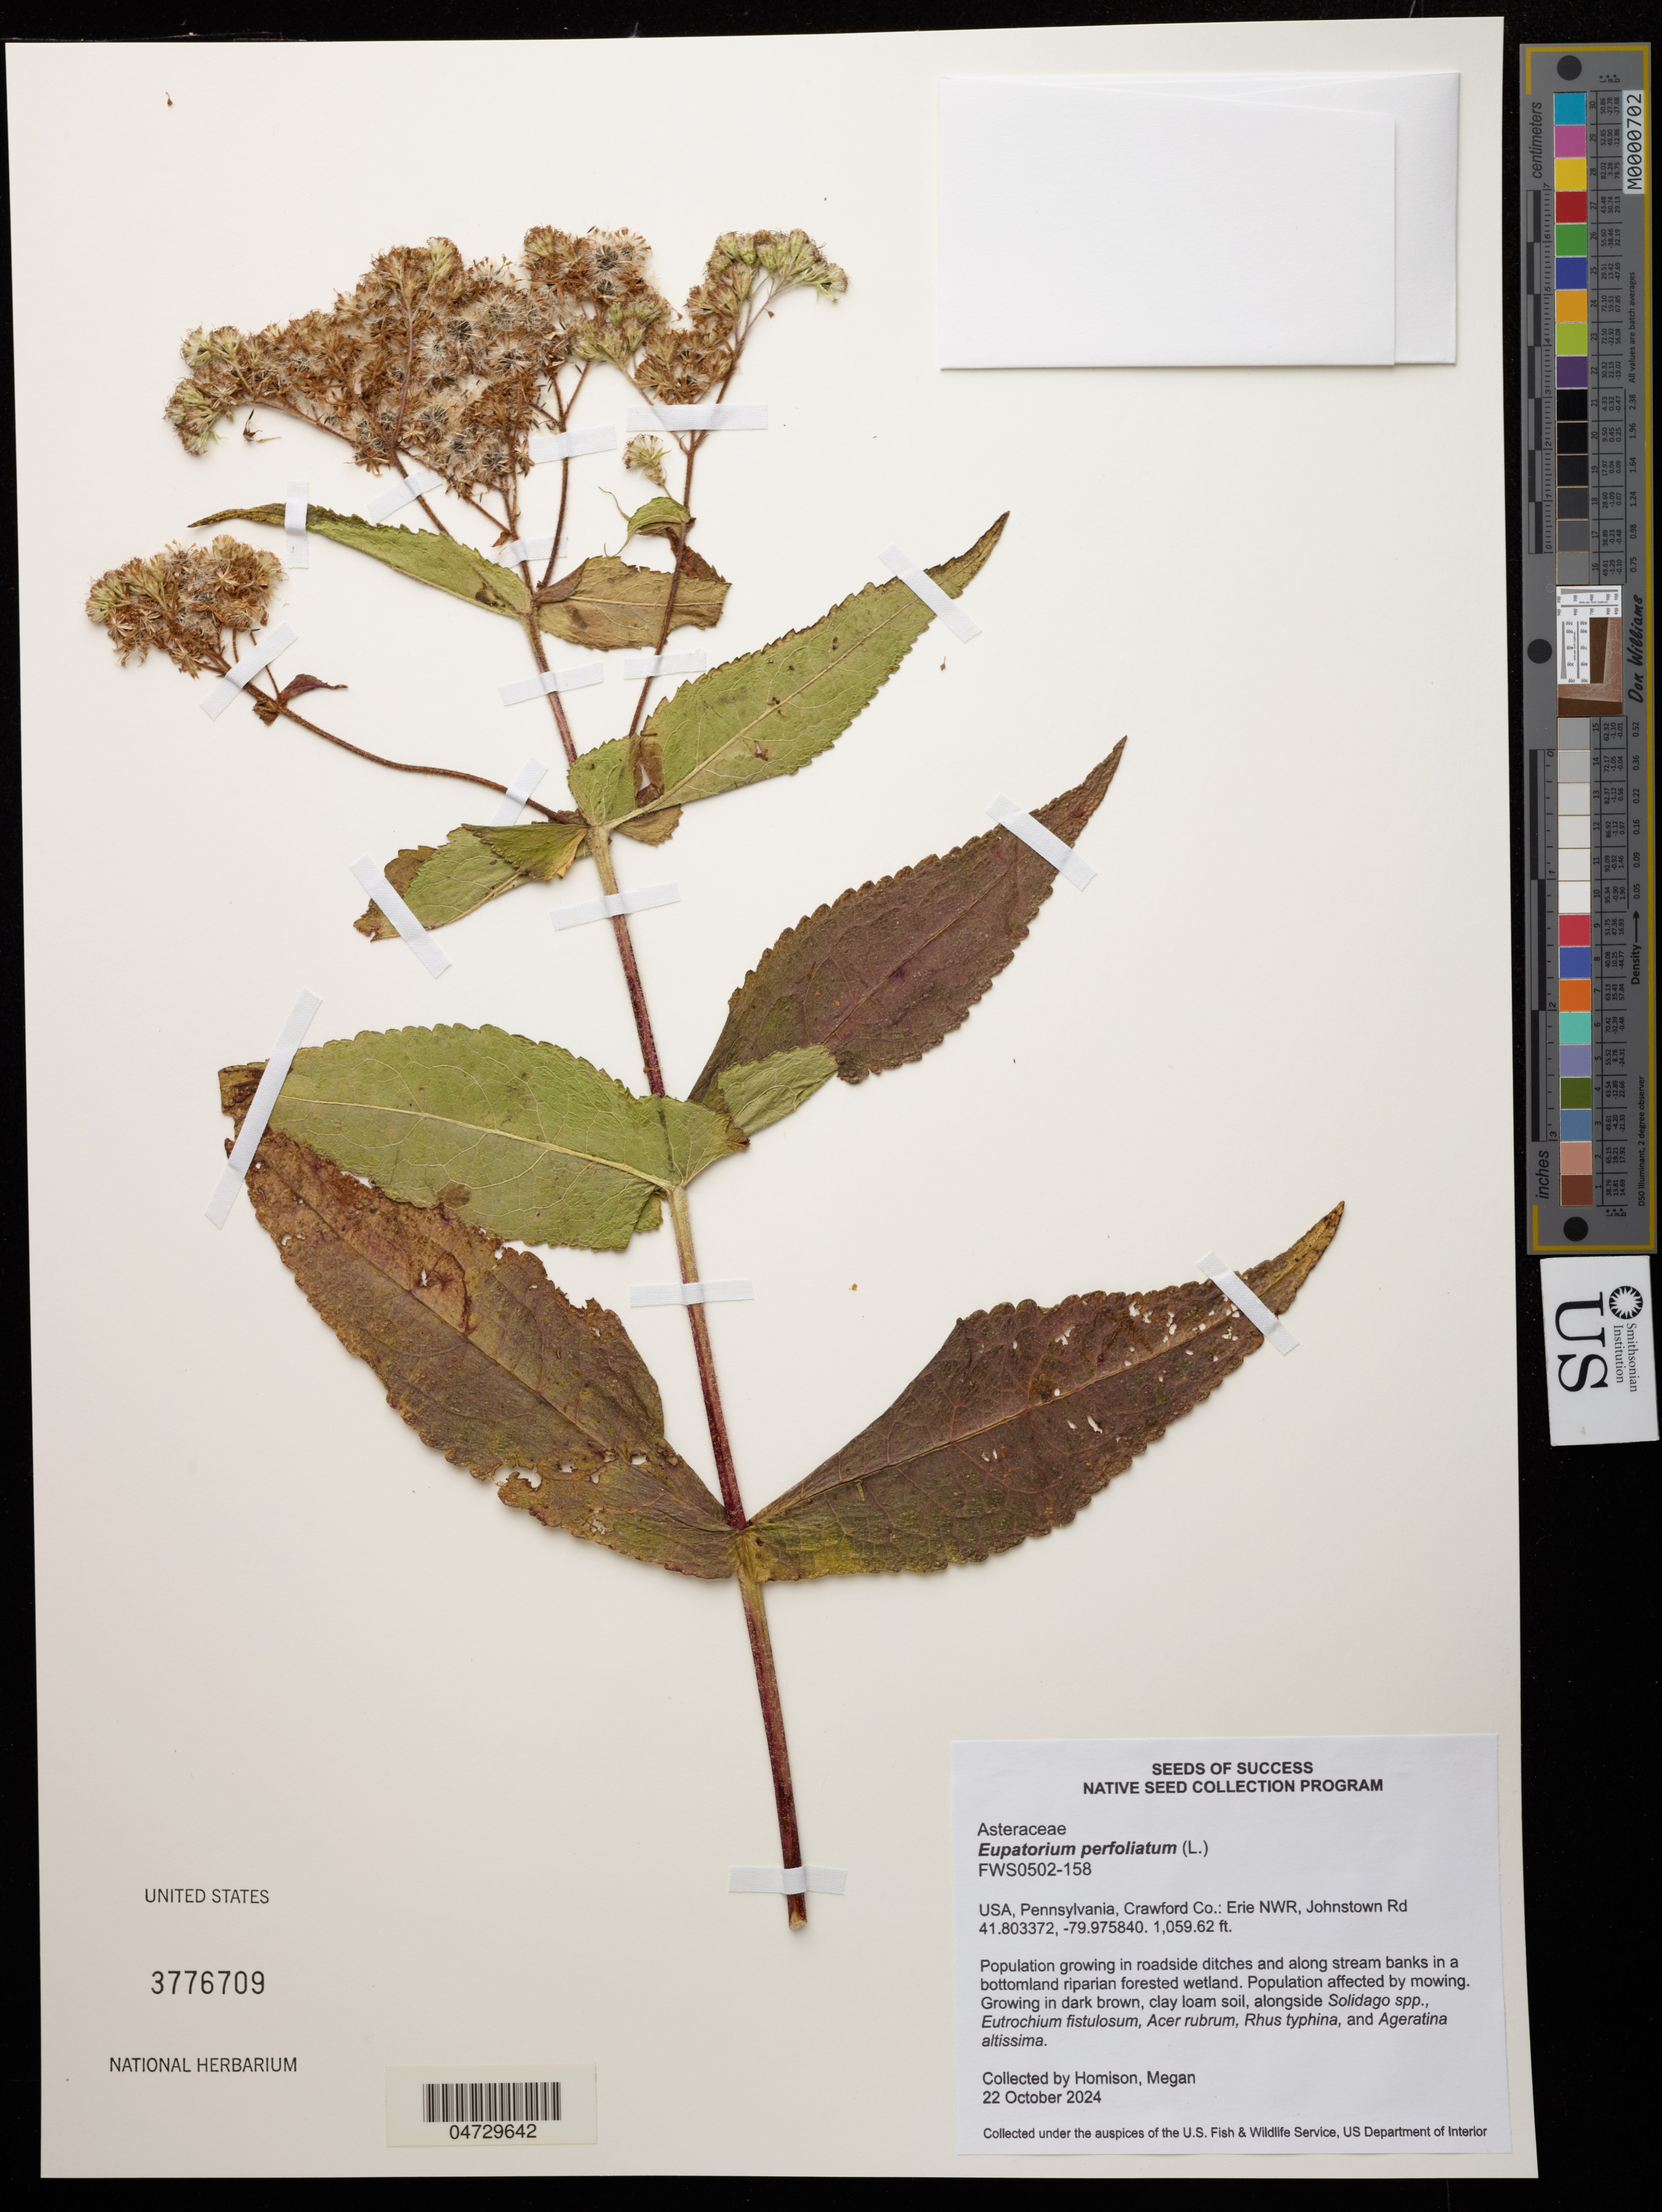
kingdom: Plantae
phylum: Tracheophyta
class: Magnoliopsida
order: Asterales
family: Asteraceae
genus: Eupatorium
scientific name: Eupatorium perfoliatum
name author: L.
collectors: M. Homison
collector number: FWS0502-158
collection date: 2024-10-22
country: United States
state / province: Pennsylvania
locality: Crawford Co.: Erie NWR, Johnstown Rd.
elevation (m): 322.97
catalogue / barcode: US 3776709